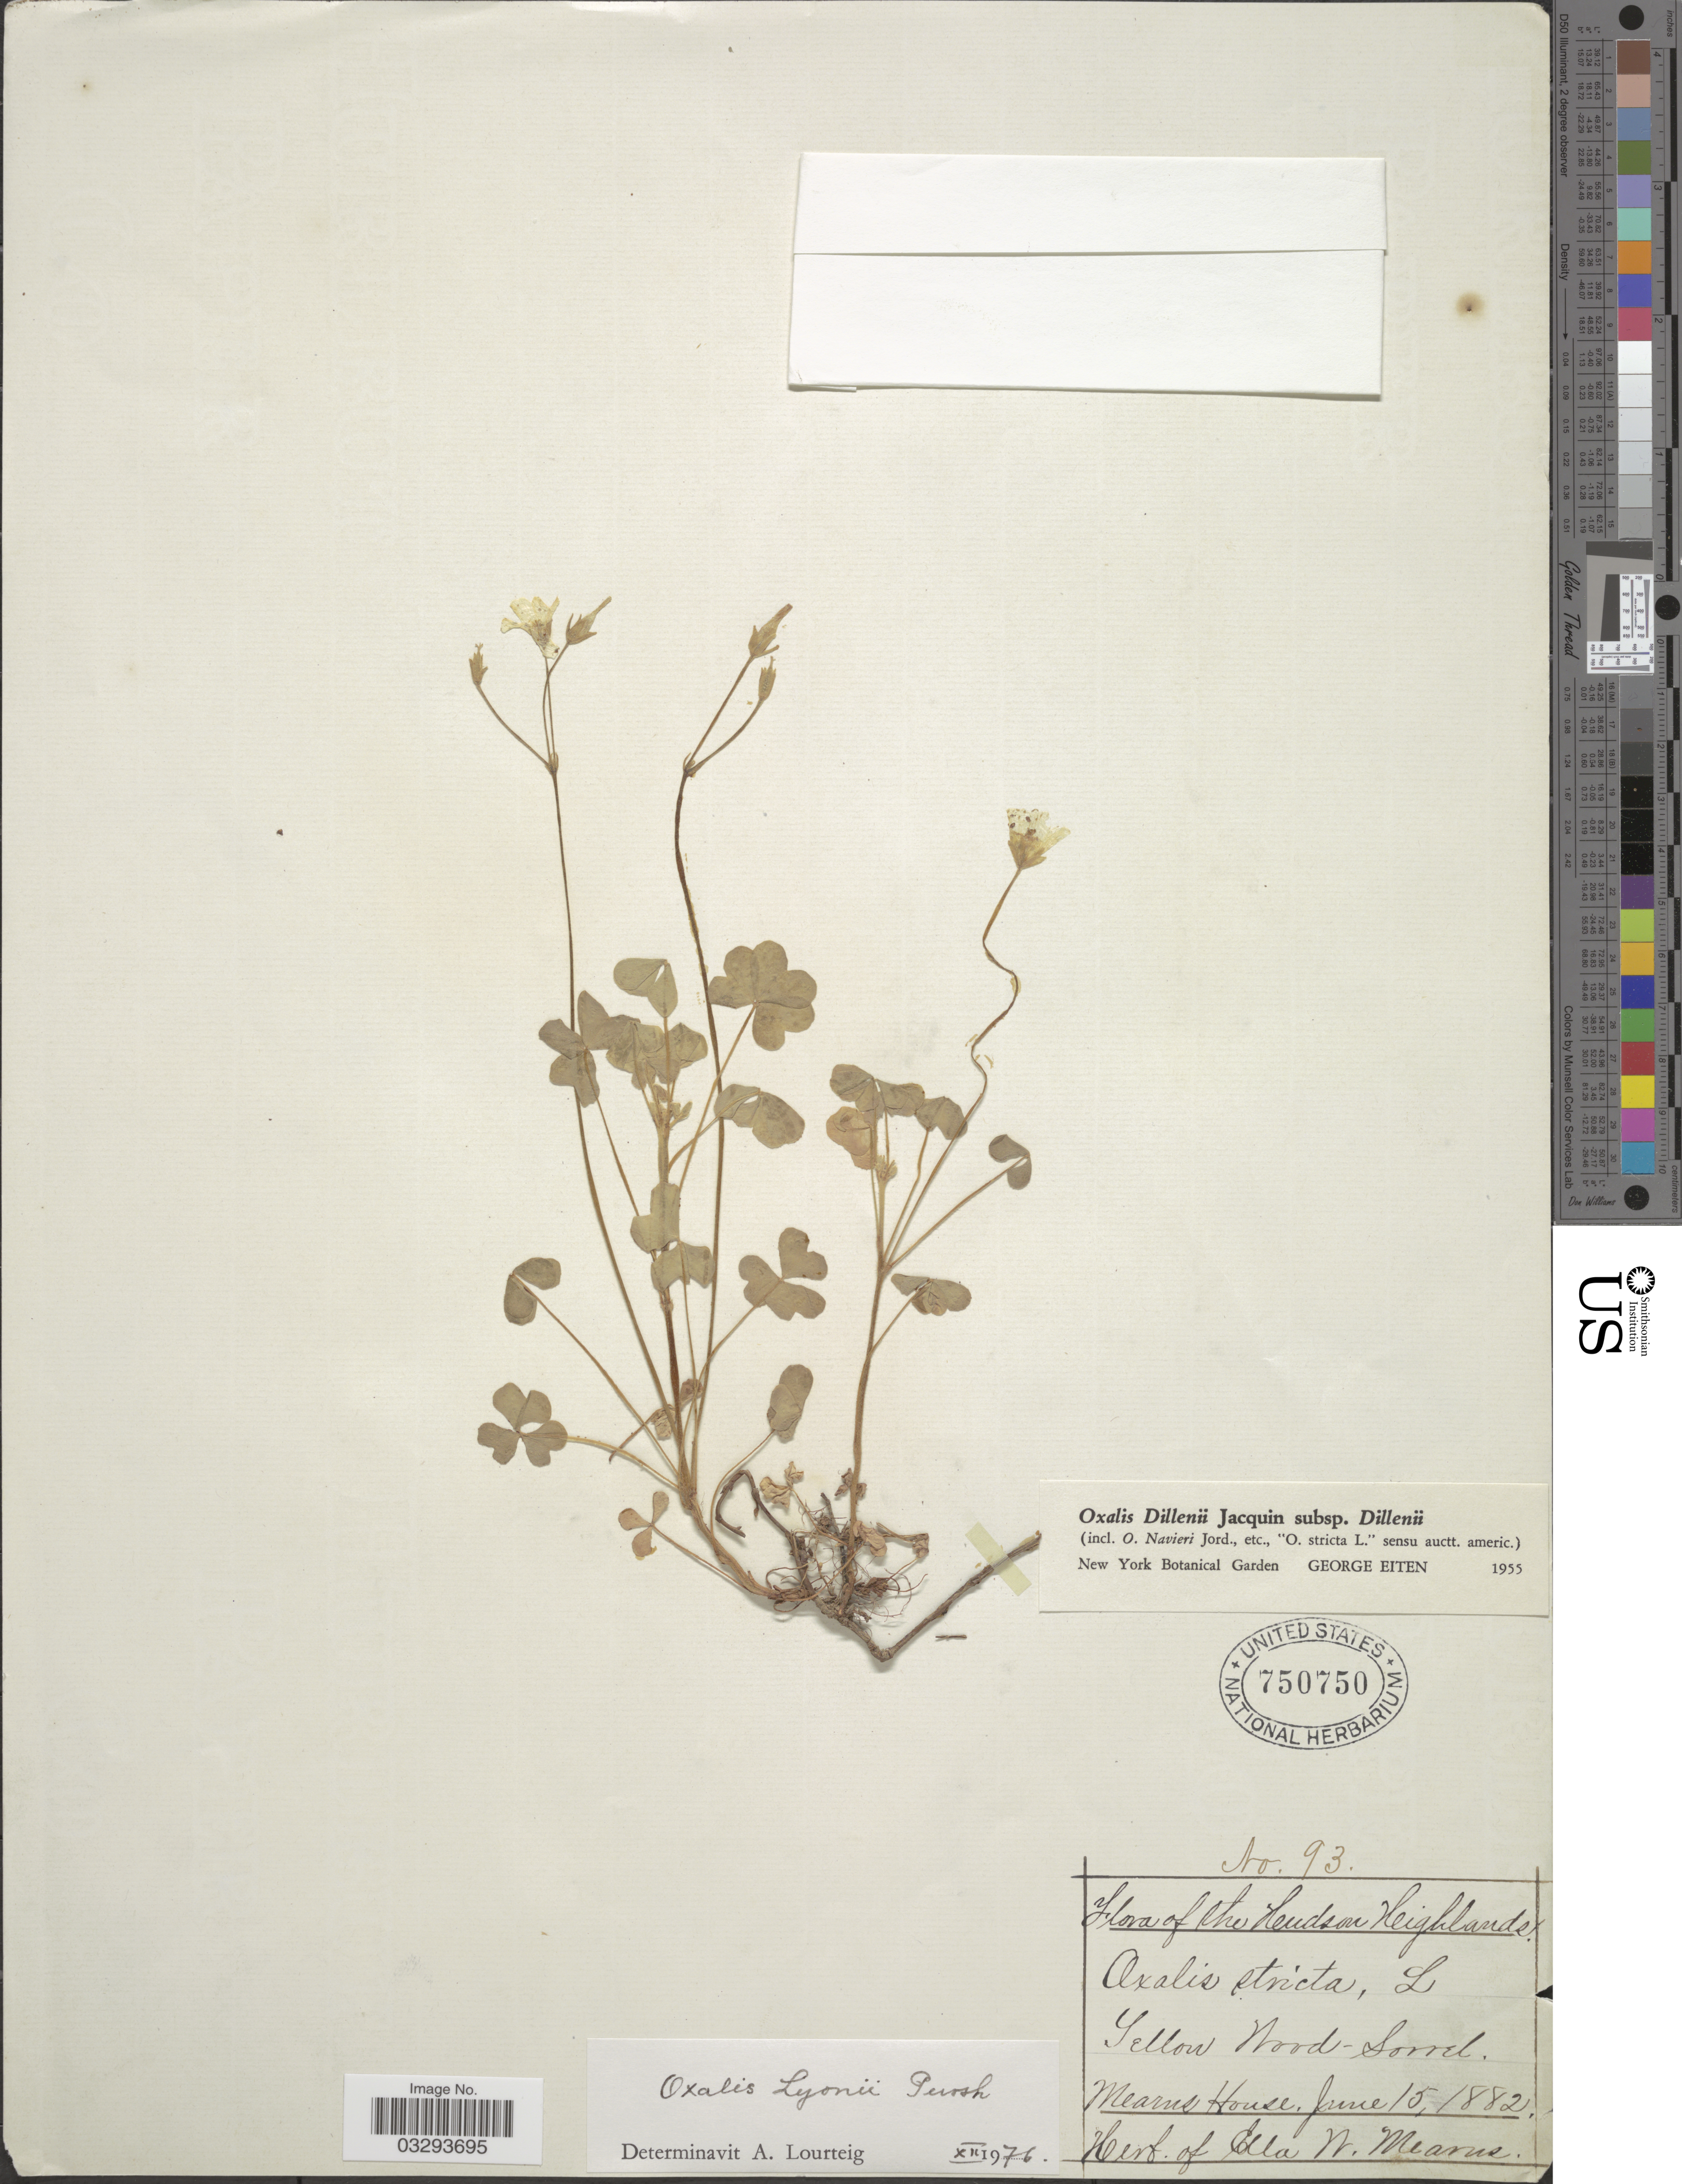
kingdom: Plantae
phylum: Tracheophyta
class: Magnoliopsida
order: Oxalidales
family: Oxalidaceae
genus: Oxalis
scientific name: Oxalis lyonii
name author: Pursh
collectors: ex herb. Ella W. Mearns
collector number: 93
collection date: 1882-06-15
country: United States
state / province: New York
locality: Hudson Highlands. Mearns House.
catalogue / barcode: US 750750